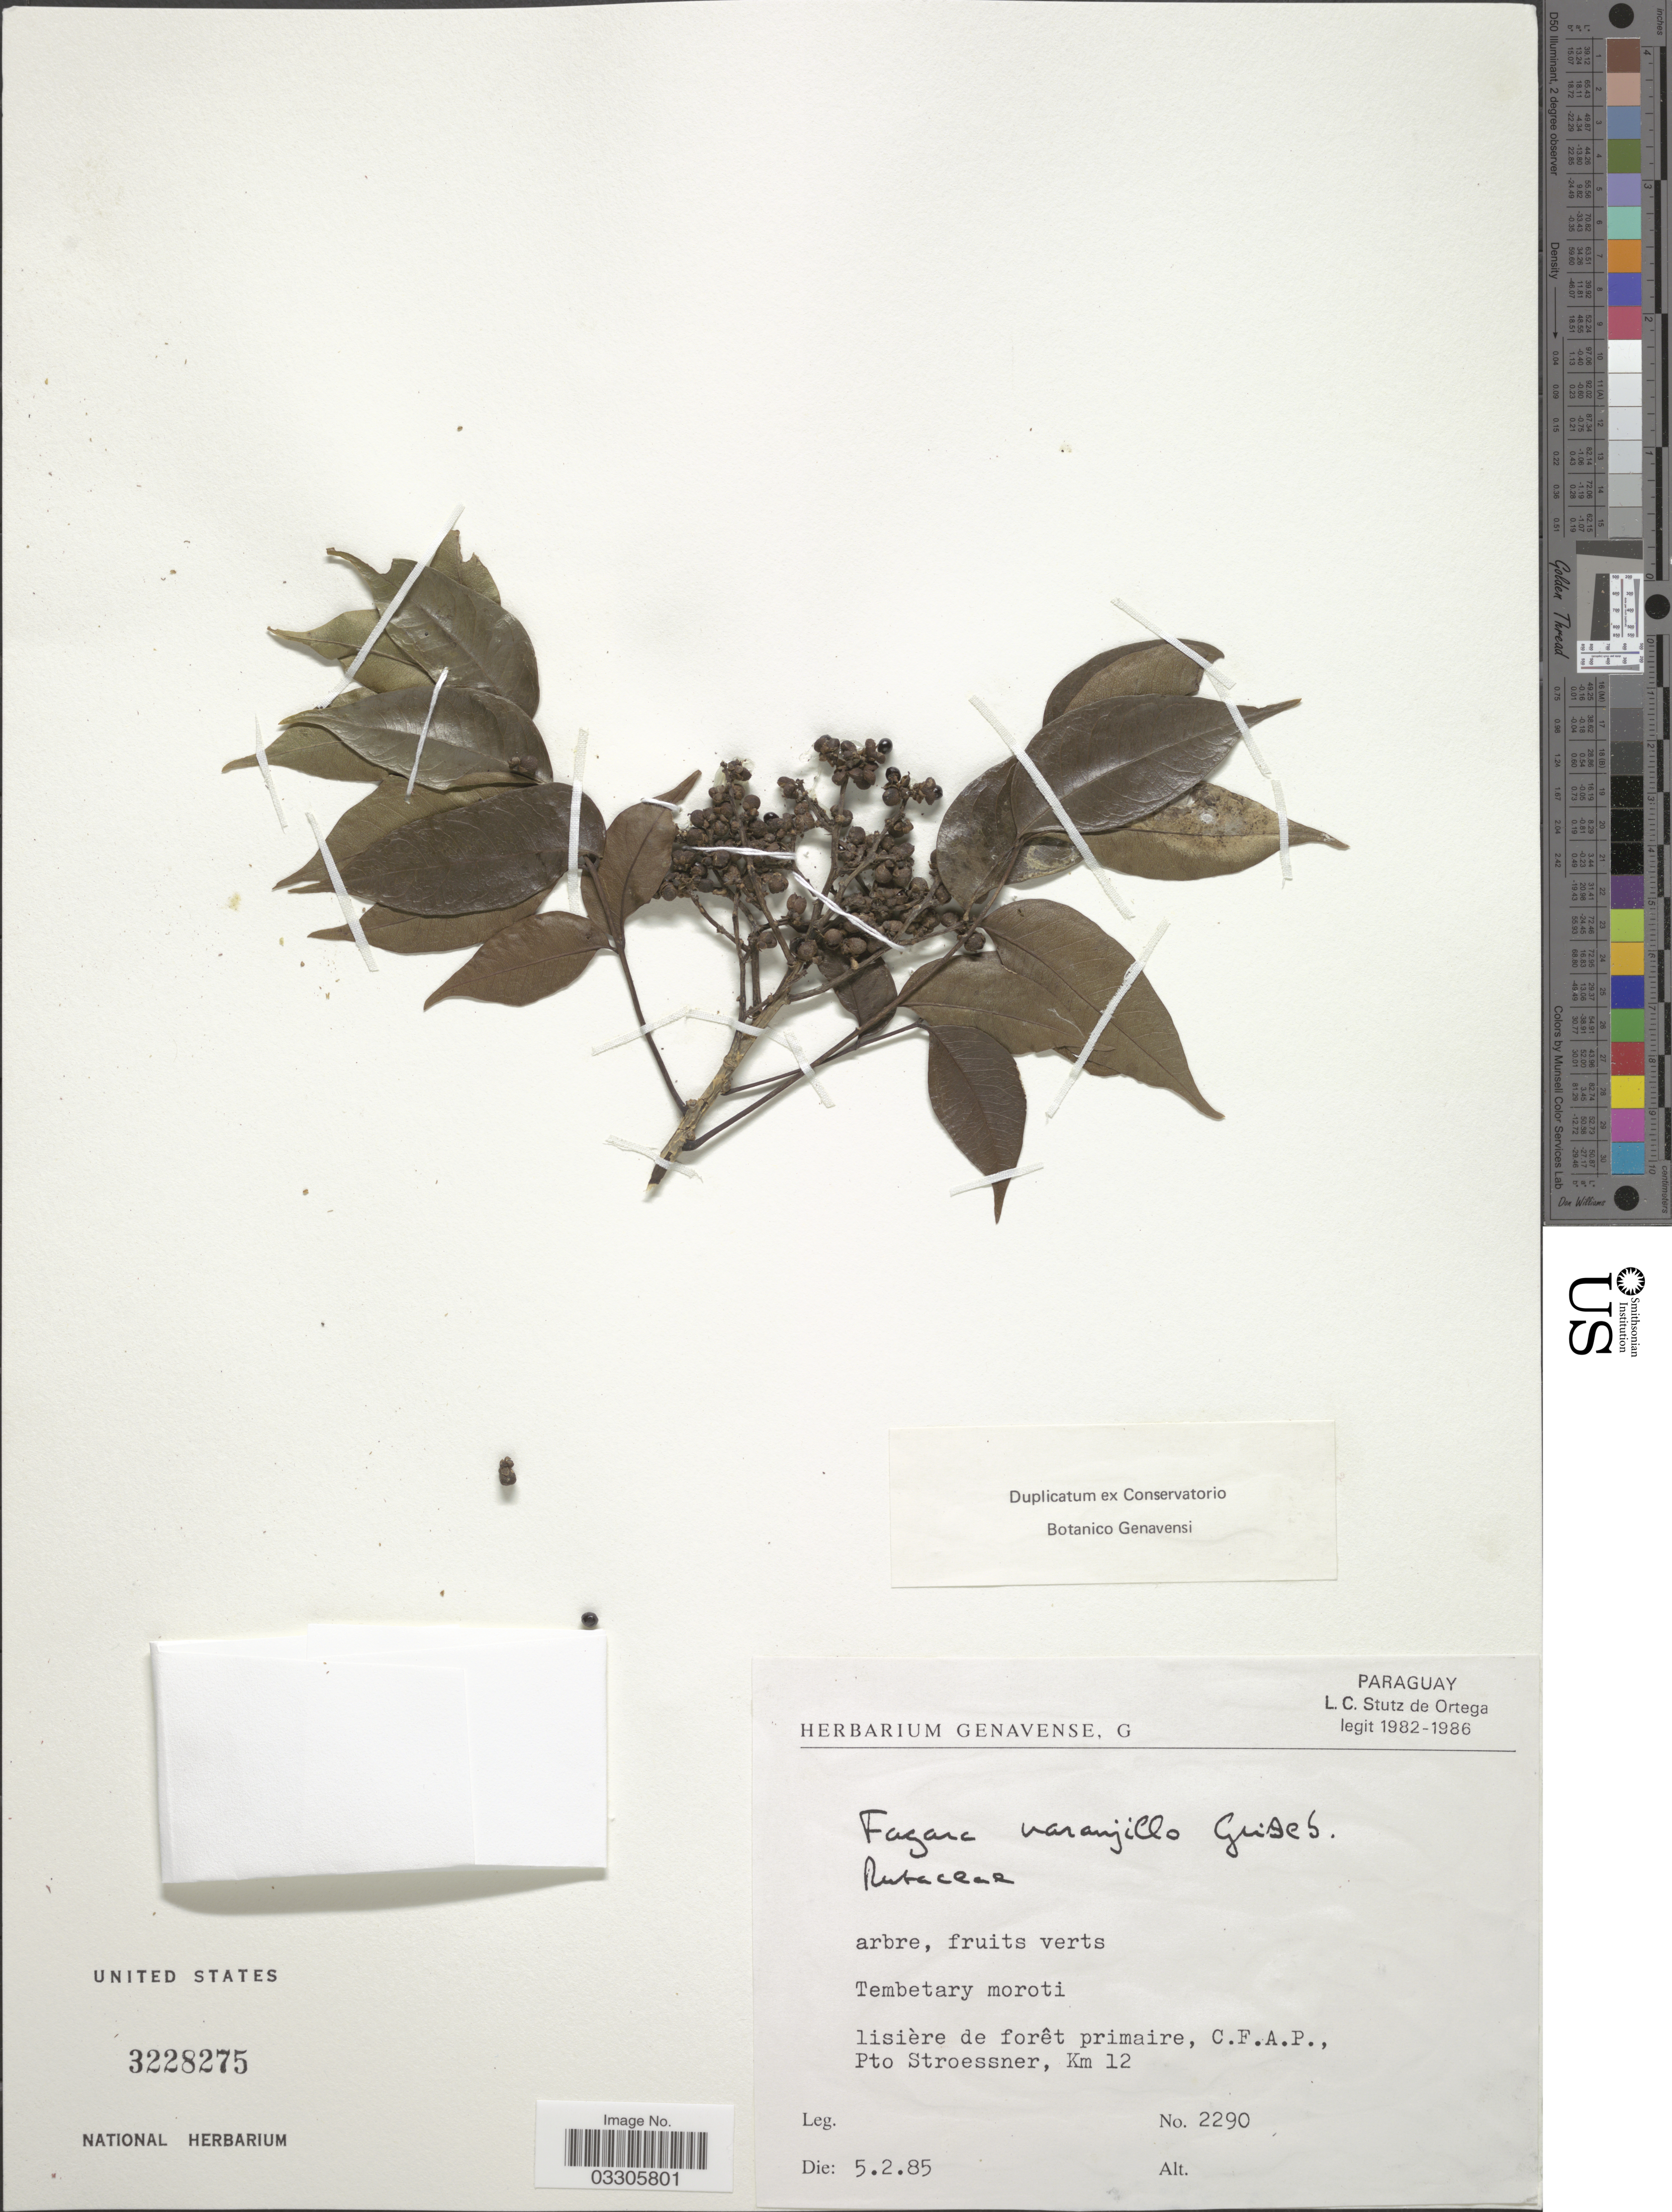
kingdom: Plantae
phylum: Tracheophyta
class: Magnoliopsida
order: Sapindales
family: Rutaceae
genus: Zanthoxylum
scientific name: Zanthoxylum naranjillo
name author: Griseb.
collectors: L. C. Stutz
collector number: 2290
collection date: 1985-02-05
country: Paraguay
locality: Tembetary moroti, lisière de forêt primaire, C.F.A.P., Pto Stroessner, Km 12.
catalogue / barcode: US 3228275